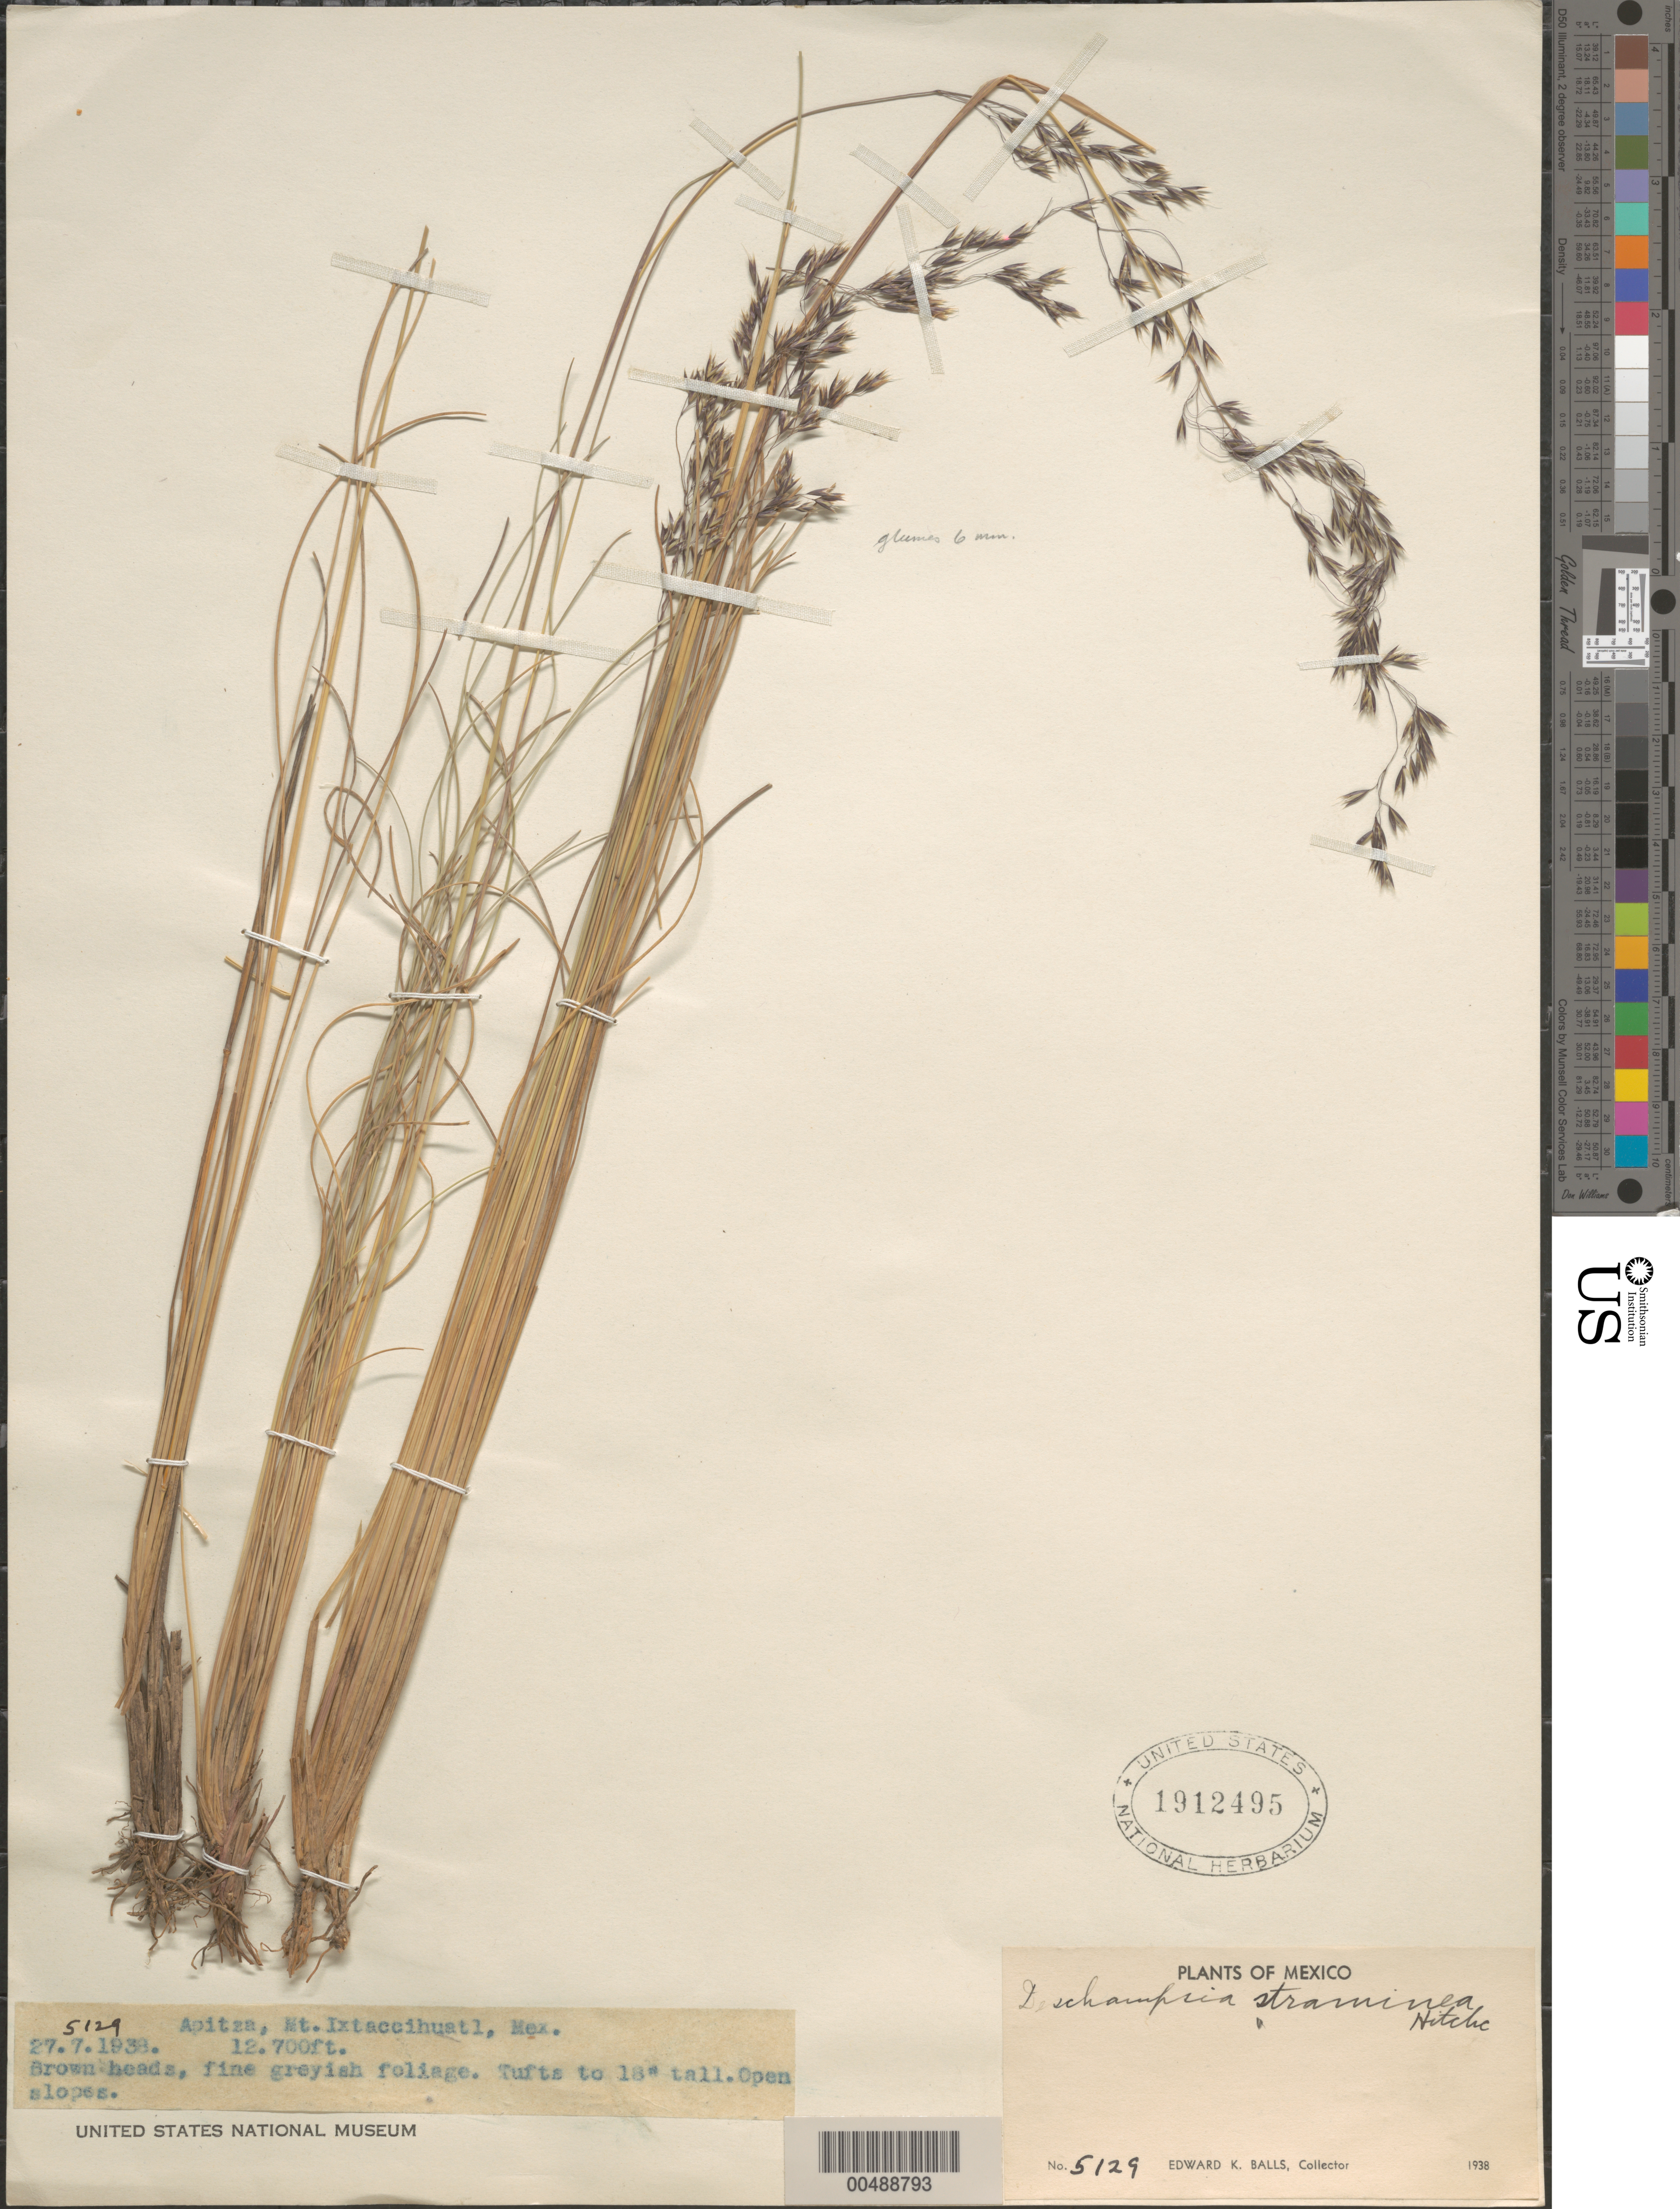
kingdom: Plantae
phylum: Tracheophyta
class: Liliopsida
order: Poales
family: Poaceae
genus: Deschampsia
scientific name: Deschampsia straminea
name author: Hitchc.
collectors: E. K. Balls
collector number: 5129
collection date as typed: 27 Jul 1938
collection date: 1938-07-27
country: Mexico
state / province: México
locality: Apitza, Mt. Ixtaccihuatl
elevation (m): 3871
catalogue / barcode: US 1912495